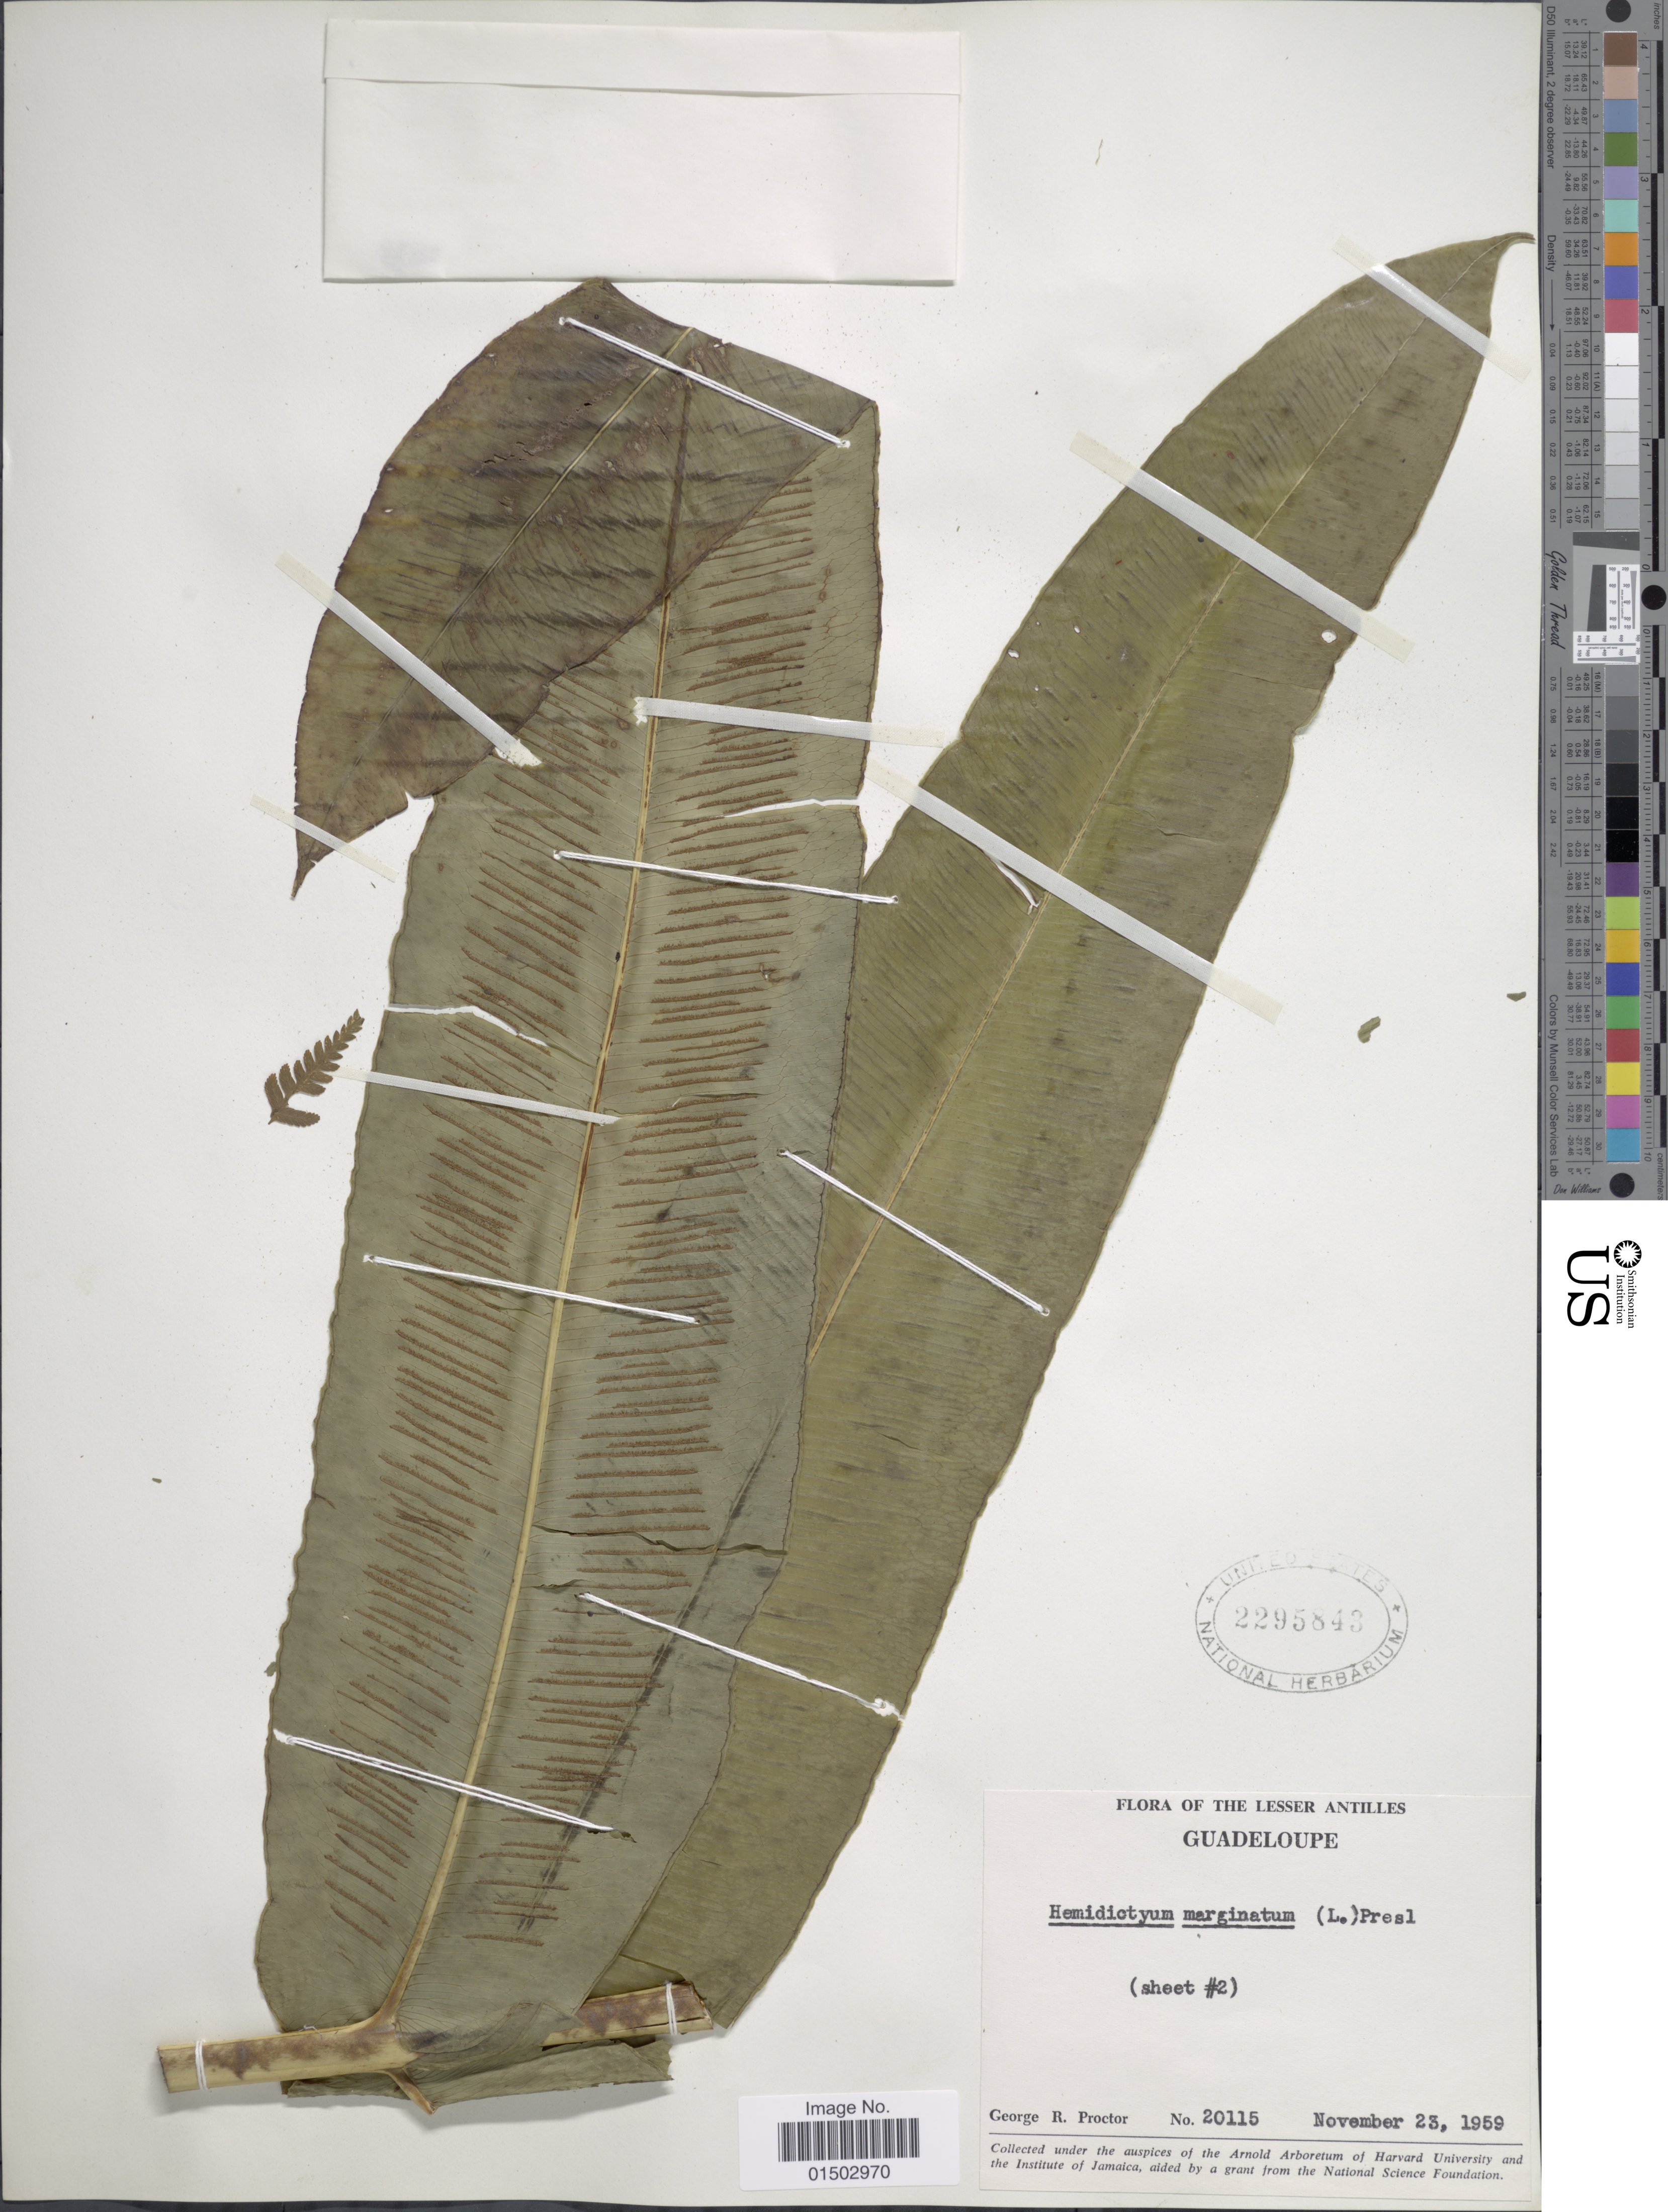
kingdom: Plantae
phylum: Tracheophyta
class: Polypodiopsida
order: Polypodiales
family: Hemidictyaceae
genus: Hemidictyum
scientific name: Hemidictyum marginatum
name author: (L.) C. Presl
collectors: G. R. Proctor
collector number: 20115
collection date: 1959-11-23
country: Guadeloupe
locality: Flora of the Lesser Antilles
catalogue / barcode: US 2295843